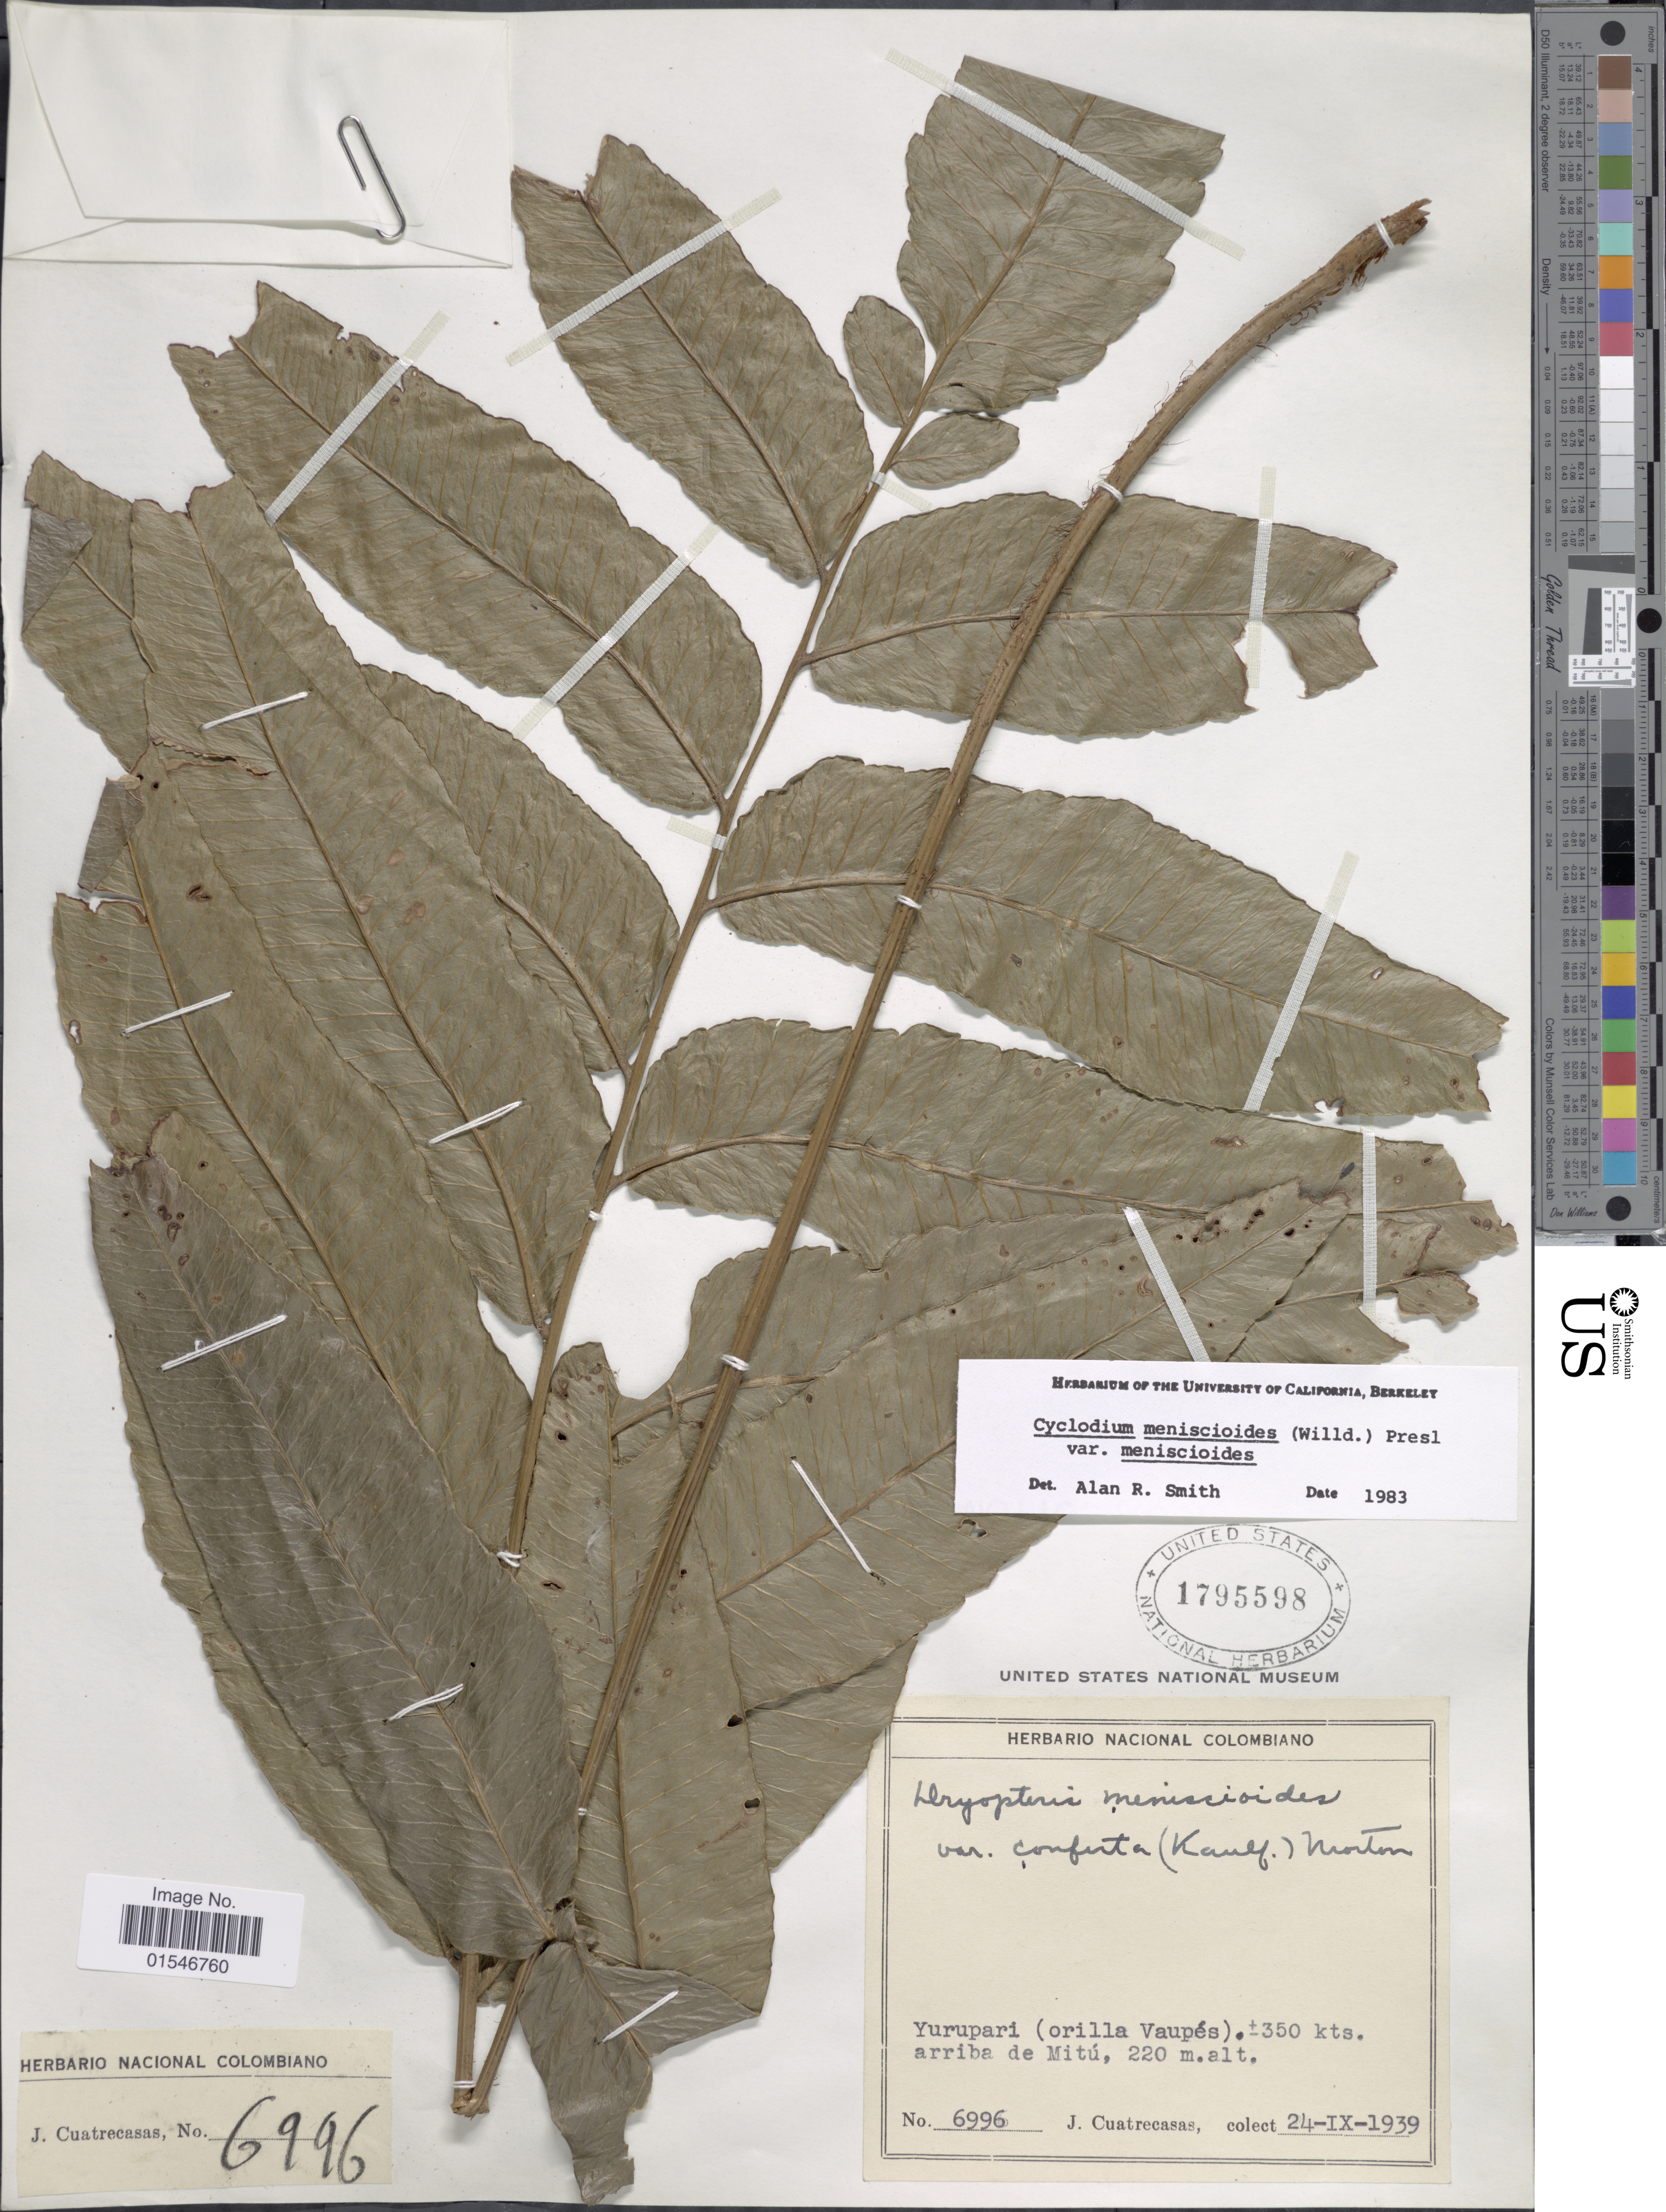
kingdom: Plantae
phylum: Tracheophyta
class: Polypodiopsida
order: Polypodiales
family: Dryopteridaceae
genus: Cyclodium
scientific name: Cyclodium meniscioides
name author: (Willd.) C. Presl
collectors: J. Cuatrecasas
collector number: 6996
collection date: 1939-09-24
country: Colombia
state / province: Vaupés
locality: Yurupari (orilla Vaupés), ± 350 kts. arriba de Mitú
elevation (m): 220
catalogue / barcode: US 1795598